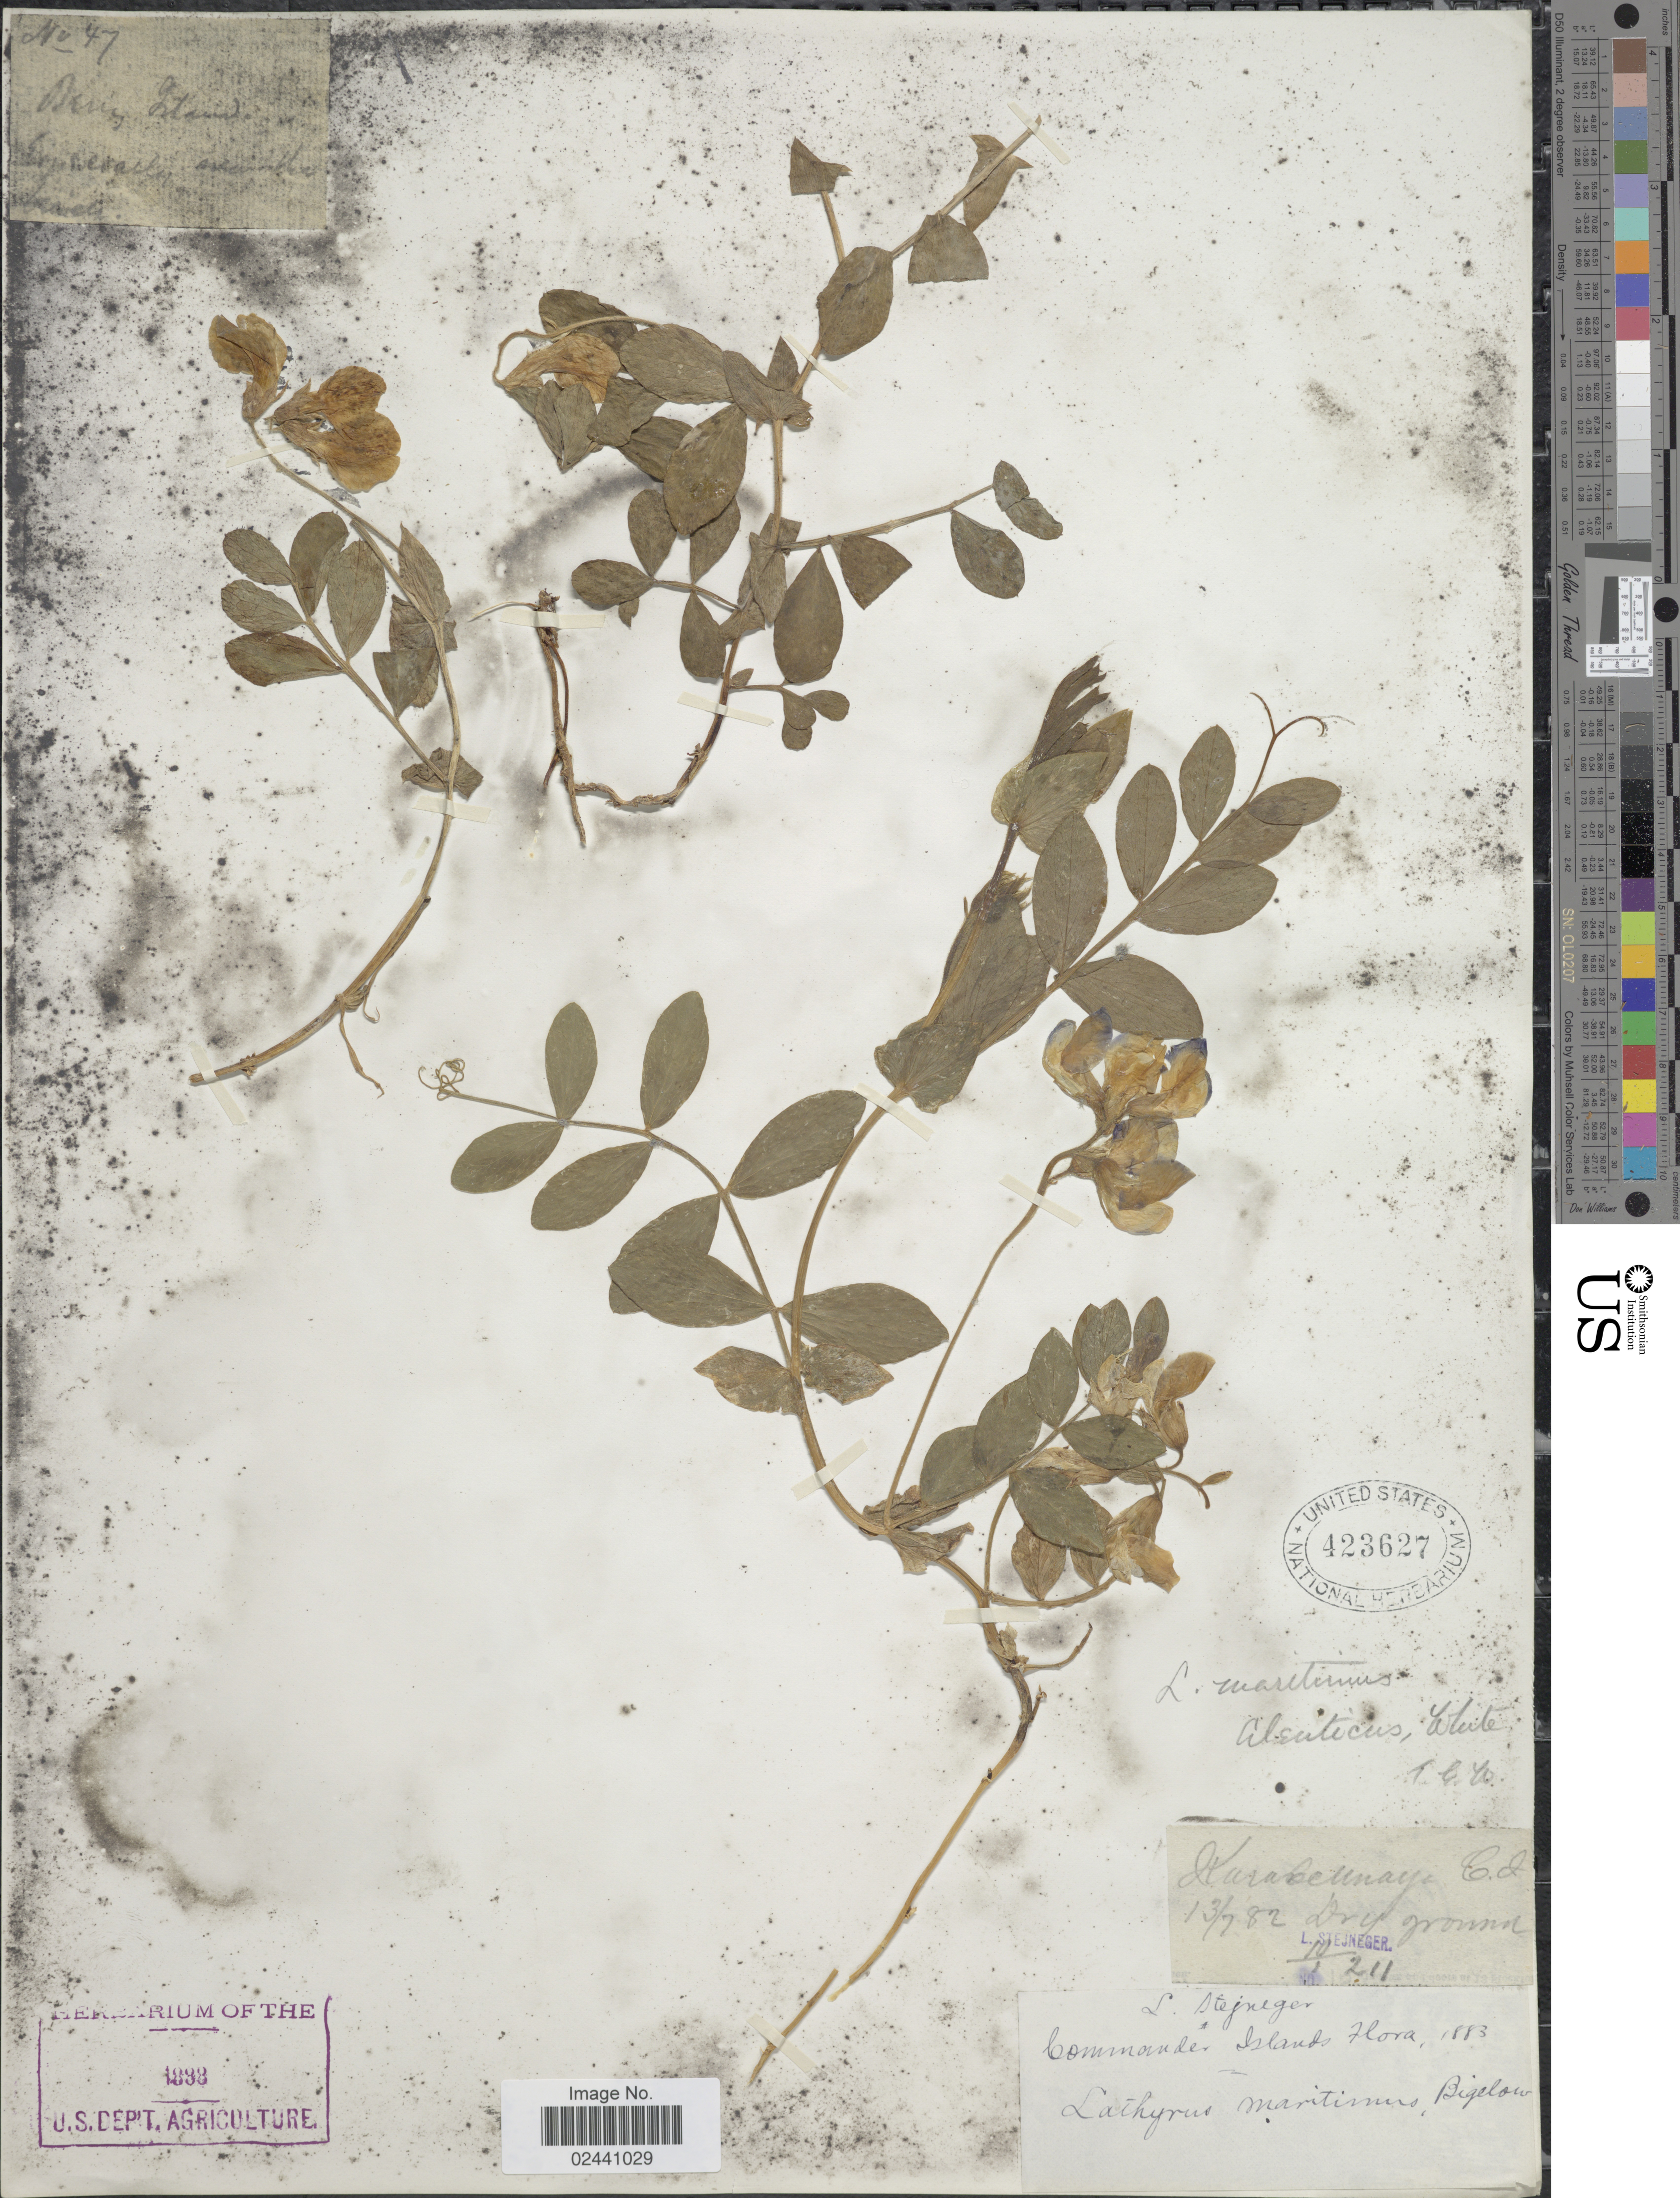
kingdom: Plantae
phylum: Tracheophyta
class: Magnoliopsida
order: Fabales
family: Fabaceae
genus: Lathyrus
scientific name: Lathyrus maritimus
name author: Torr.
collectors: L. Stejneger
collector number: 10/1/211?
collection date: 1882-07-13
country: Russian Federation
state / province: Kamchatka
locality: Commander Islands.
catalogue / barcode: US 423627